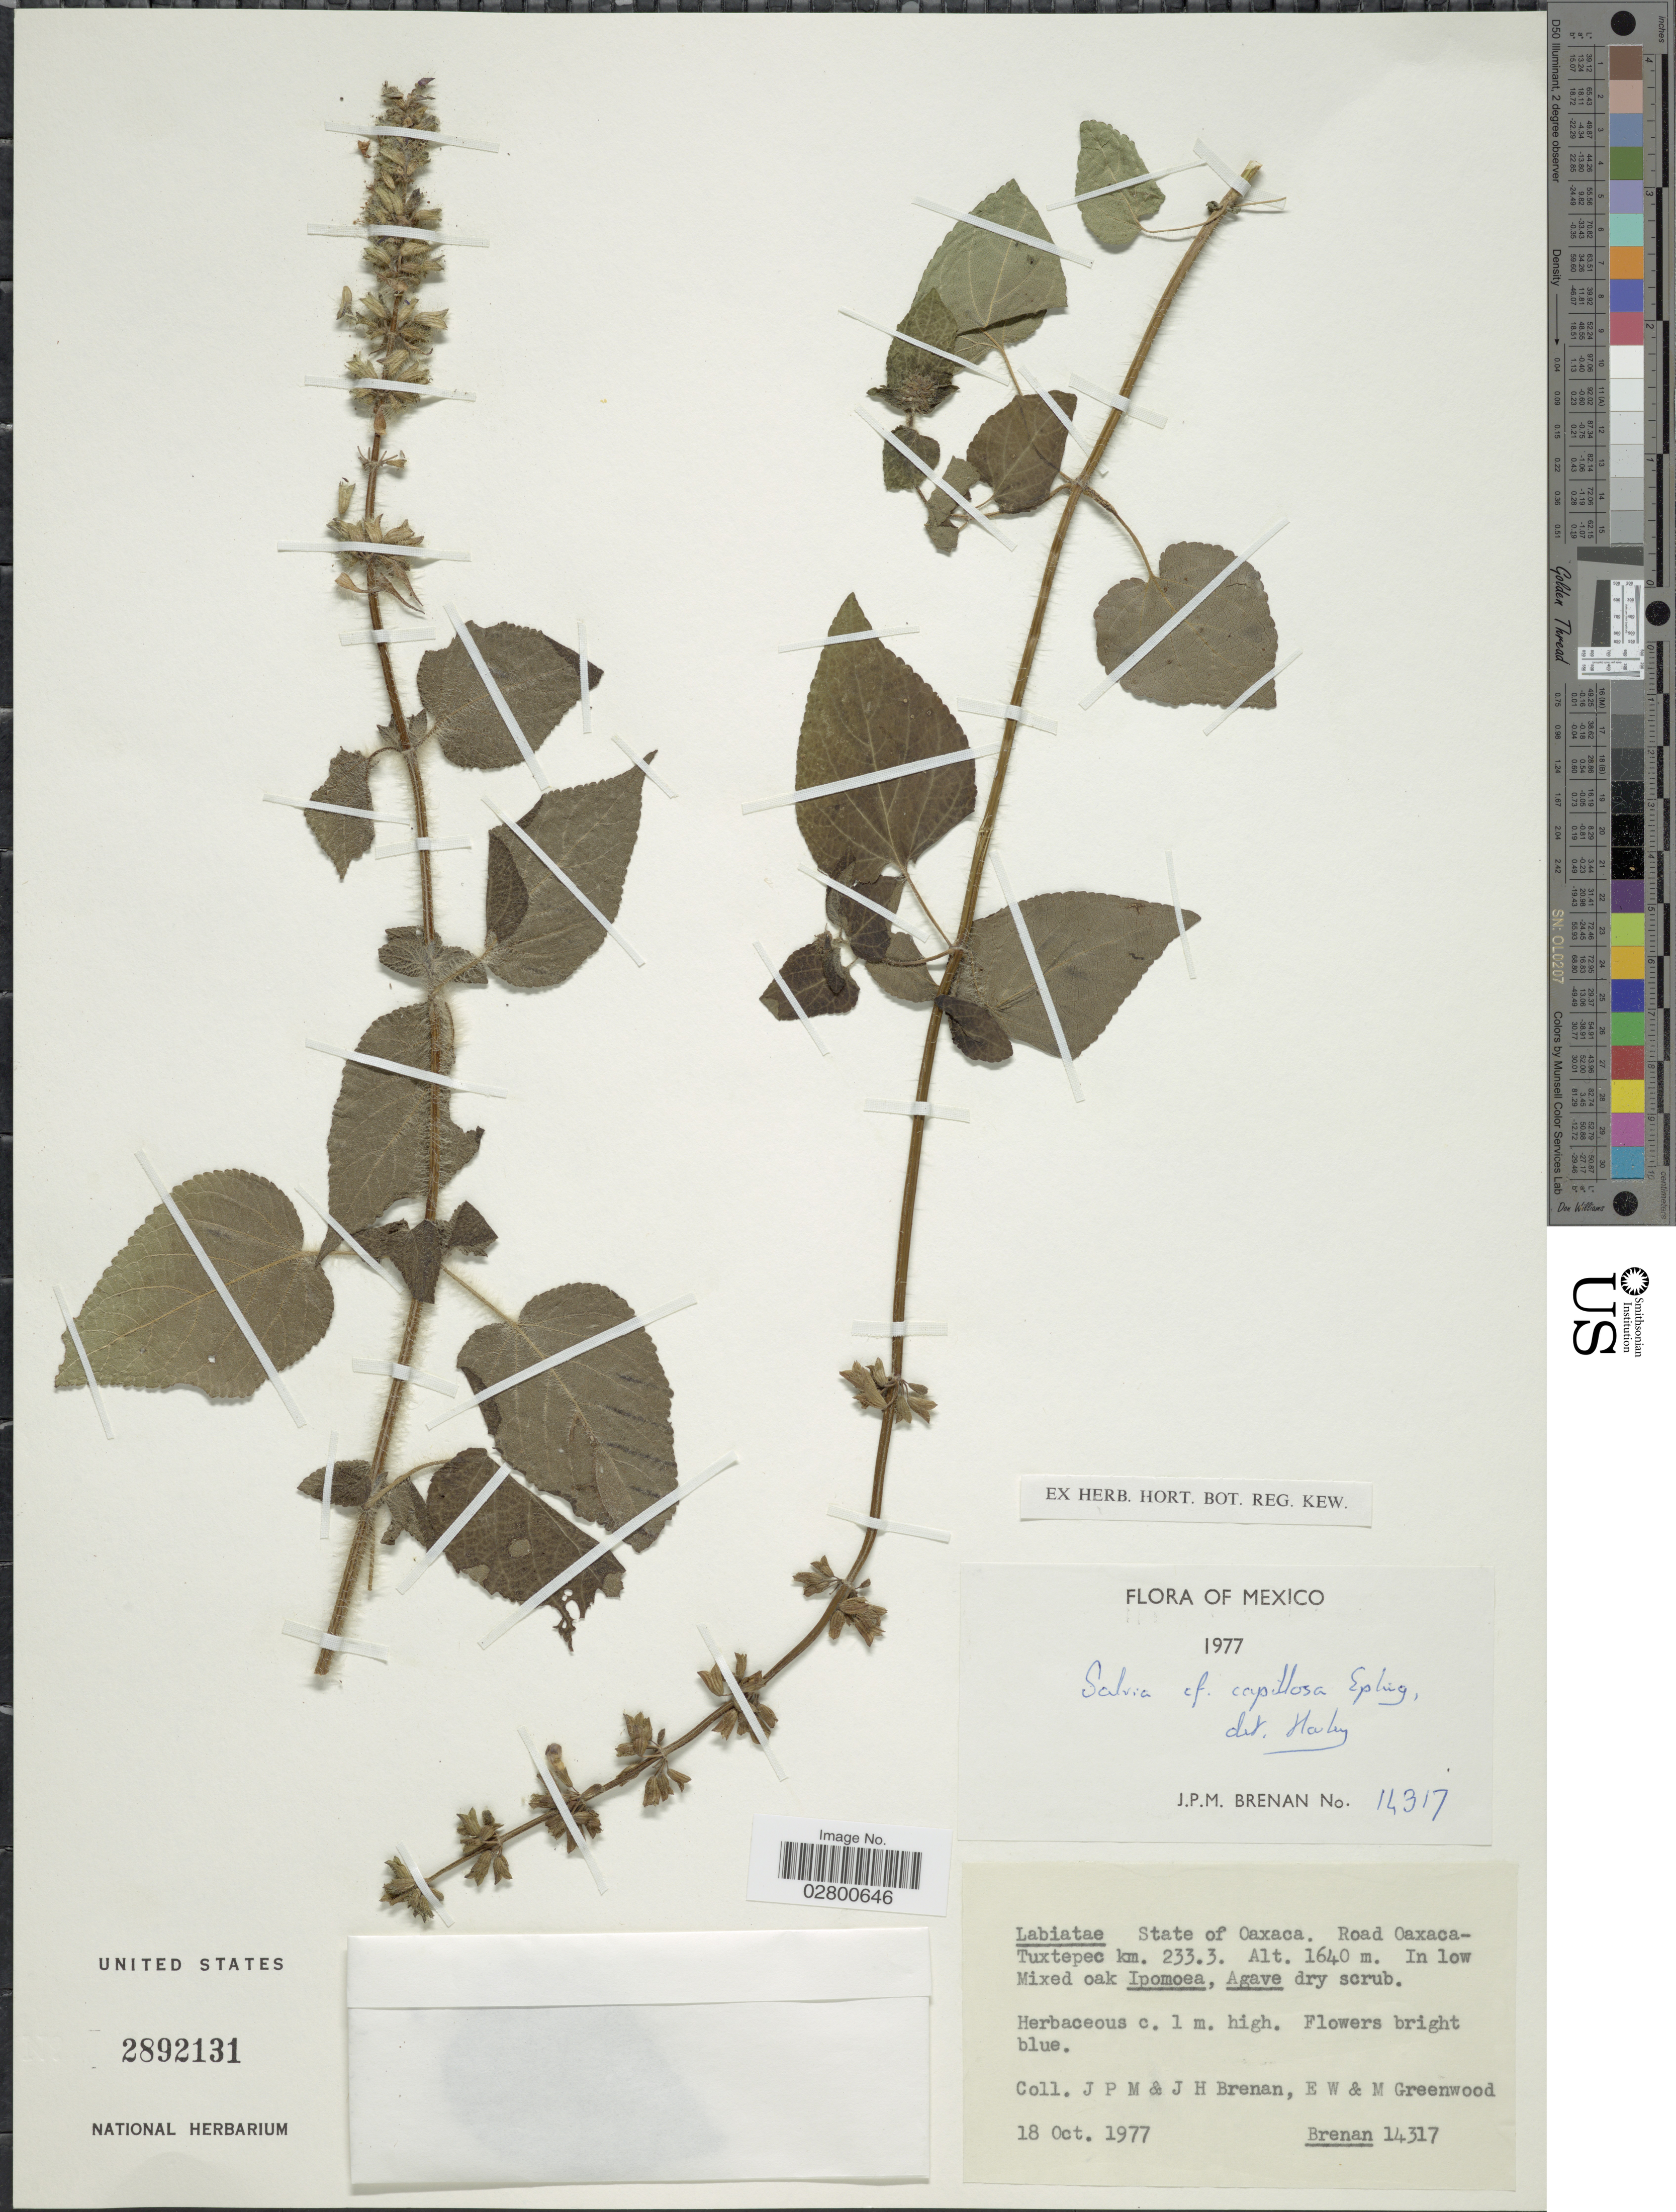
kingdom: Plantae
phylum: Tracheophyta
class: Magnoliopsida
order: Lamiales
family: Lamiaceae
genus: Salvia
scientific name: Salvia capillosa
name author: Epling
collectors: J. Brenan, J. H. Brenan, E. Greenwood & Greenwood, M.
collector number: Brenan14317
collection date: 1977-10-18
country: Mexico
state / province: Oaxaca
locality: Road Oaxaca-Tuxtepec km. 233.3.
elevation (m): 1640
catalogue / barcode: US 2892131